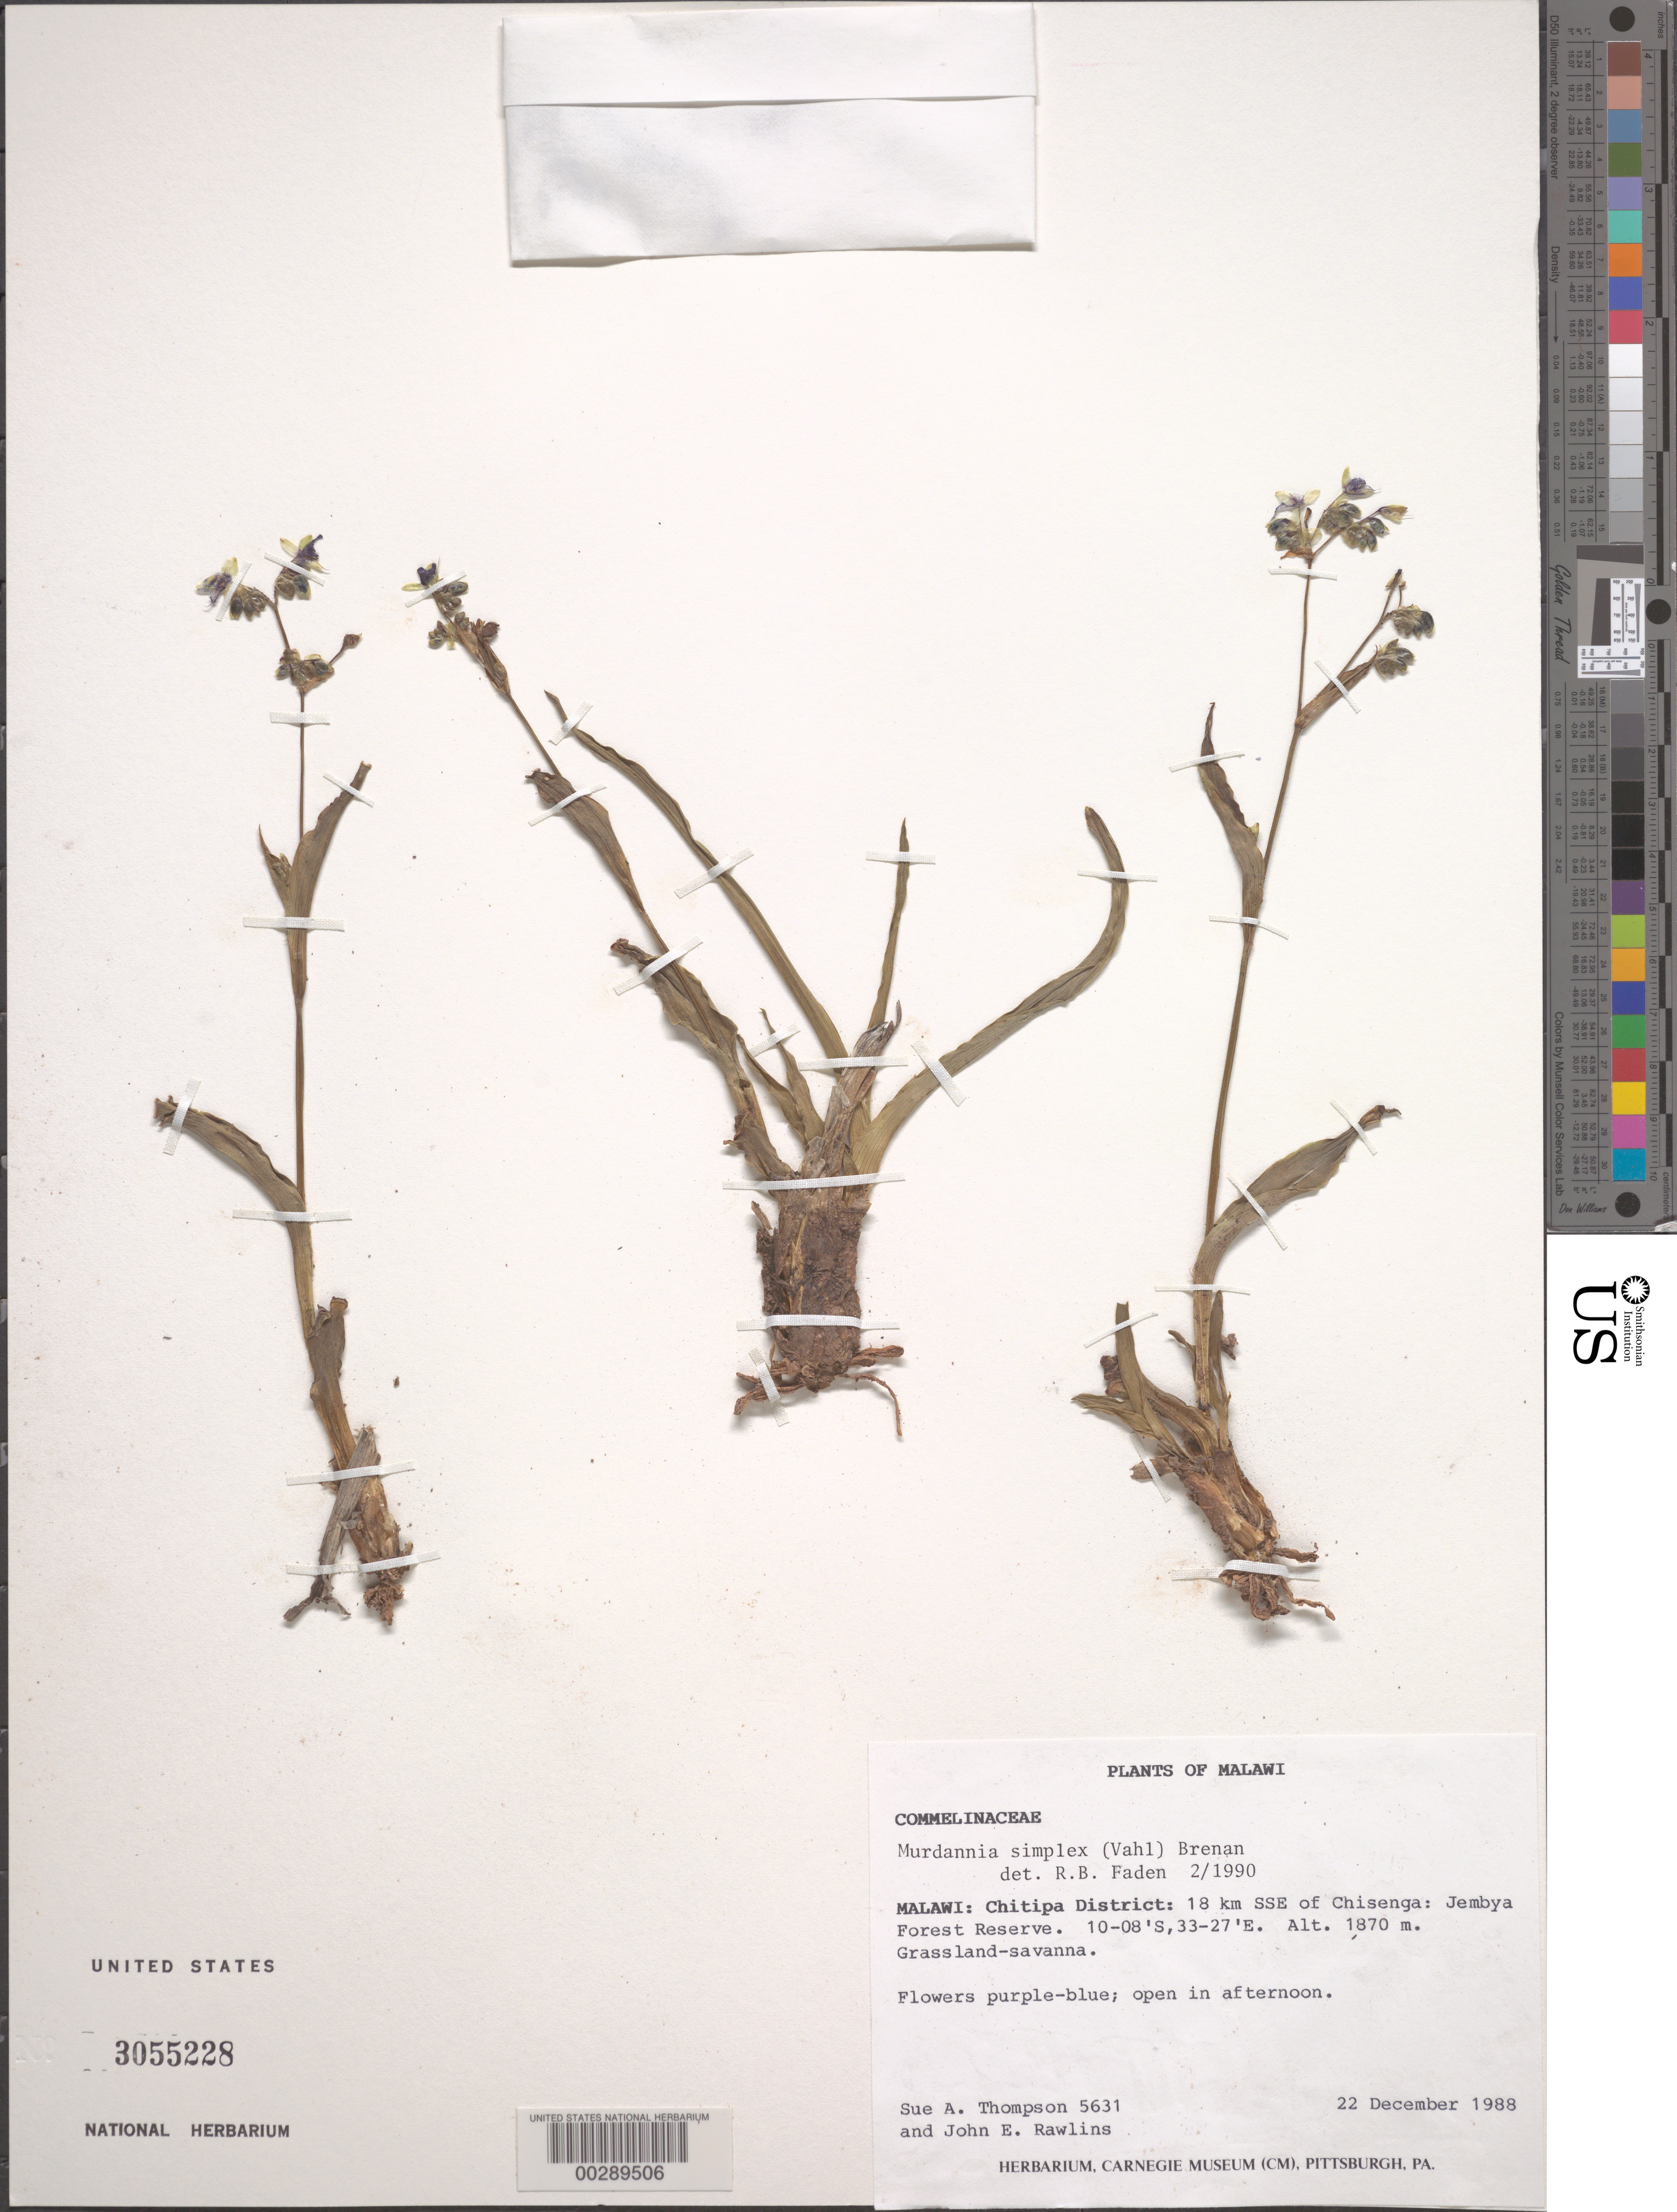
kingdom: Plantae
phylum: Tracheophyta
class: Liliopsida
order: Commelinales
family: Commelinaceae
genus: Murdannia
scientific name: Murdannia simplex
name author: (Vahl) Brenan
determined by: Faden, Robert B., (US), Smithsonian Institution - National Museum of Natural History (UNITED STATES)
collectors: S. A. Thompson & J. Rawlins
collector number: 5631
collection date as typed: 22 Dec 1988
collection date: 1988-12-22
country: Malawi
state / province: Northern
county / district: Chitipa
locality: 18 km. sse of chisenga; jembya forest reserve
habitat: Grassland-savannah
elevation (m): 1870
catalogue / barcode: US 3055228